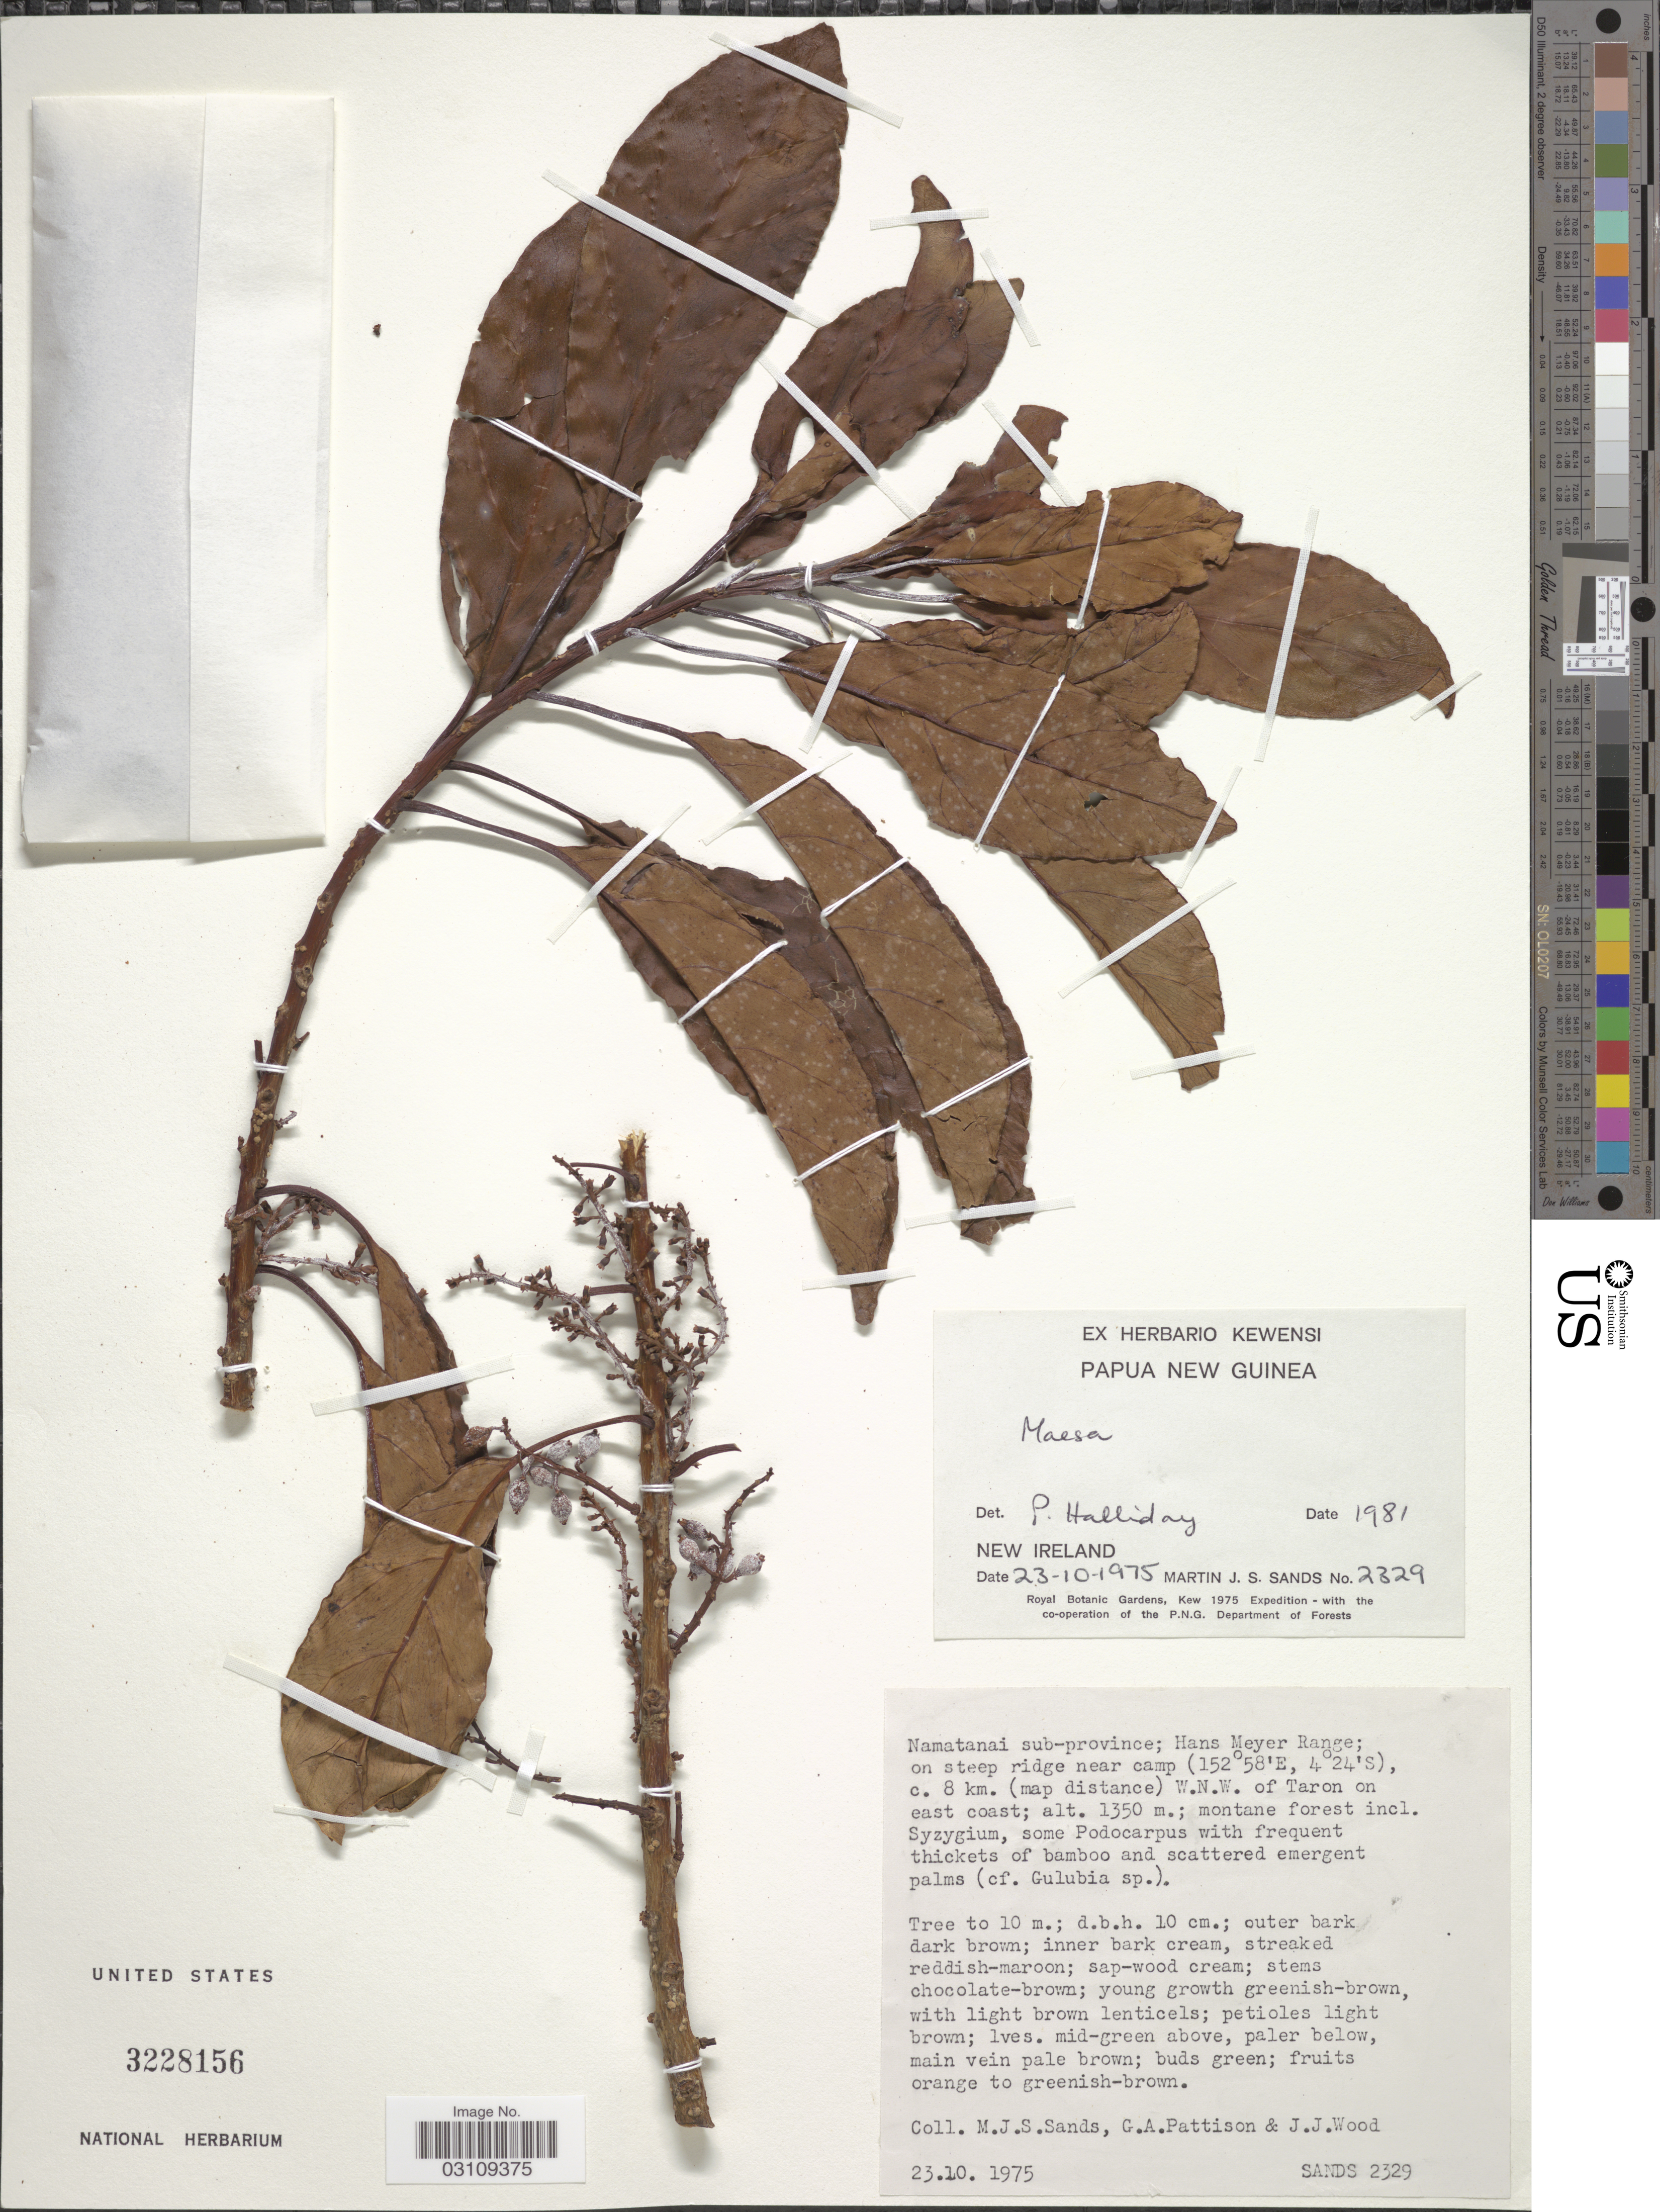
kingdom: Plantae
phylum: Tracheophyta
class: Magnoliopsida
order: Ericales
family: Primulaceae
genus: Maesa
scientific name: Maesa sp.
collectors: M. Sands, G. Pattison & J. Wood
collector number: SANDS 2329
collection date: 1975-10-23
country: Papua New Guinea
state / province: New Ireland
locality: Namatanai sub-province; Hans Meyer Range; on steep ridge near camp, c. 8 km. (map distance) W.N.W. of Taron on east coast.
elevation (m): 1350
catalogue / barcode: US 3228156